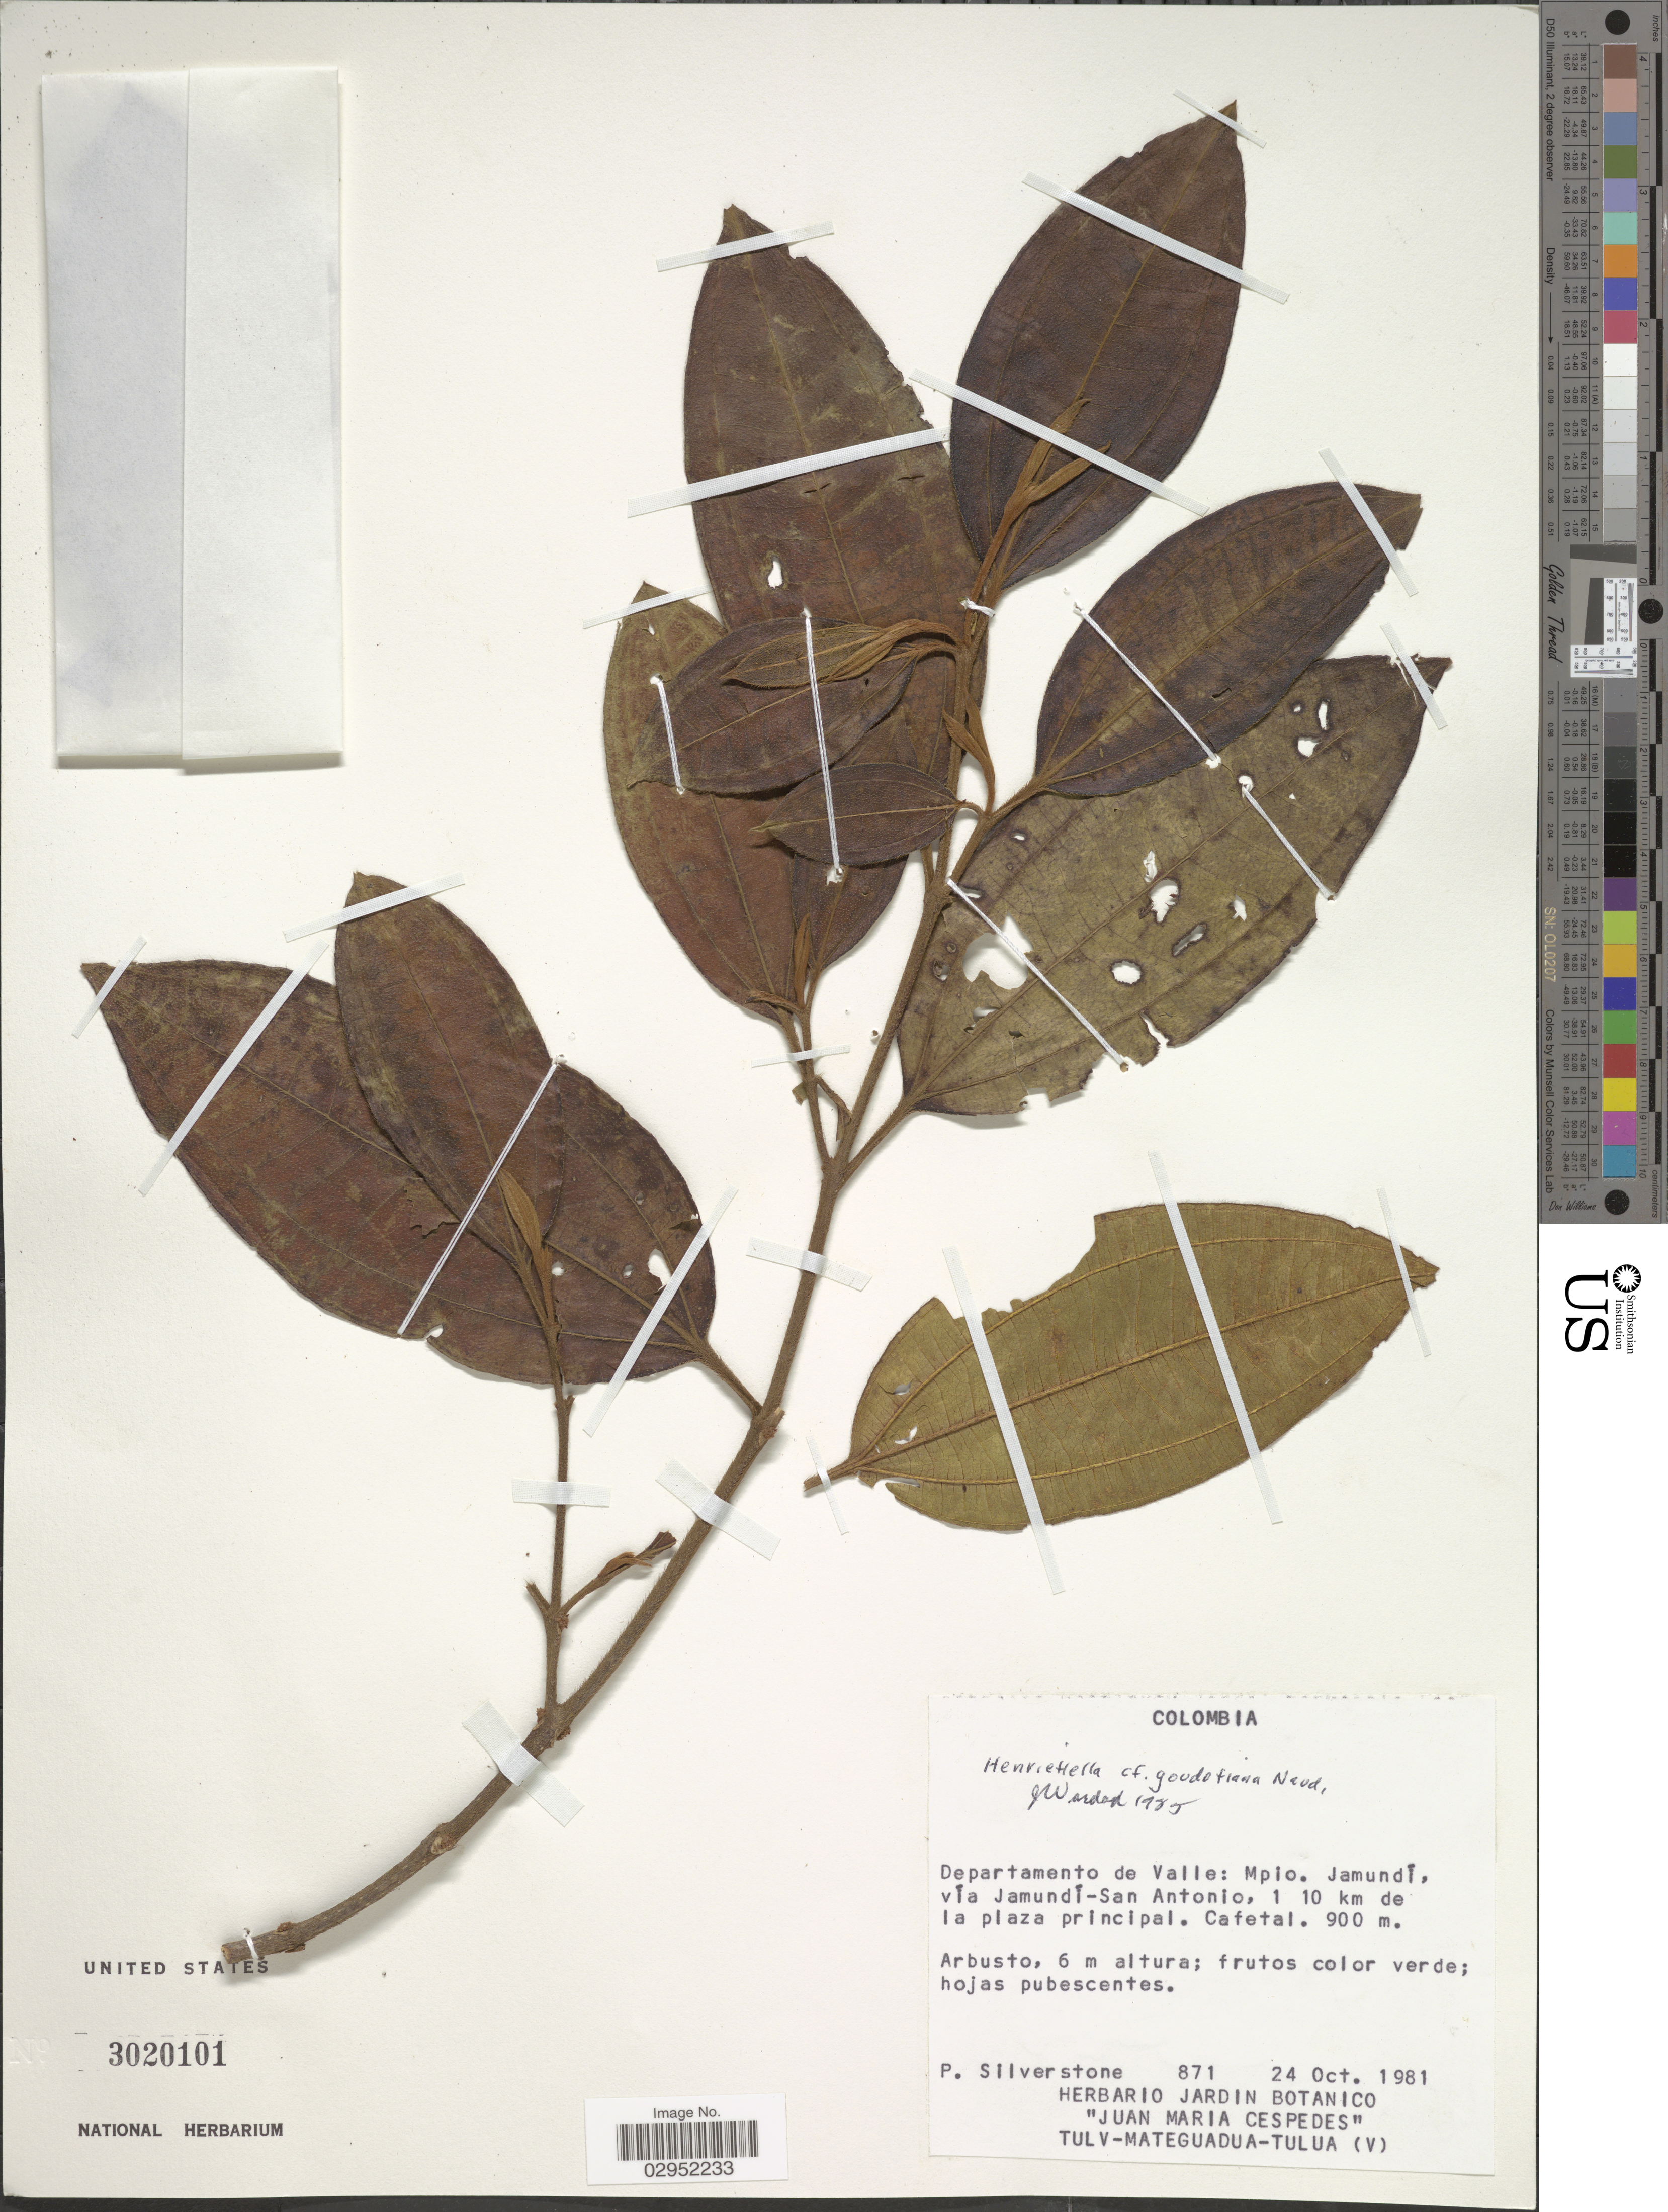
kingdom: Plantae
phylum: Tracheophyta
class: Magnoliopsida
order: Myrtales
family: Melastomataceae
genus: Henriettea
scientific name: Henriettea goudotiana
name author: (Naudin) Penneys et al.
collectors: P. Silverstone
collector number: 871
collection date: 1981-10-24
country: Colombia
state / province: Valle del Cauca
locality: Departamento de Valle: Mpio. Jamundí, vía Jamundí-San Antonio, 1 10 km de la plaza principal. Cafetal.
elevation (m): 900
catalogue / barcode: US 3020101